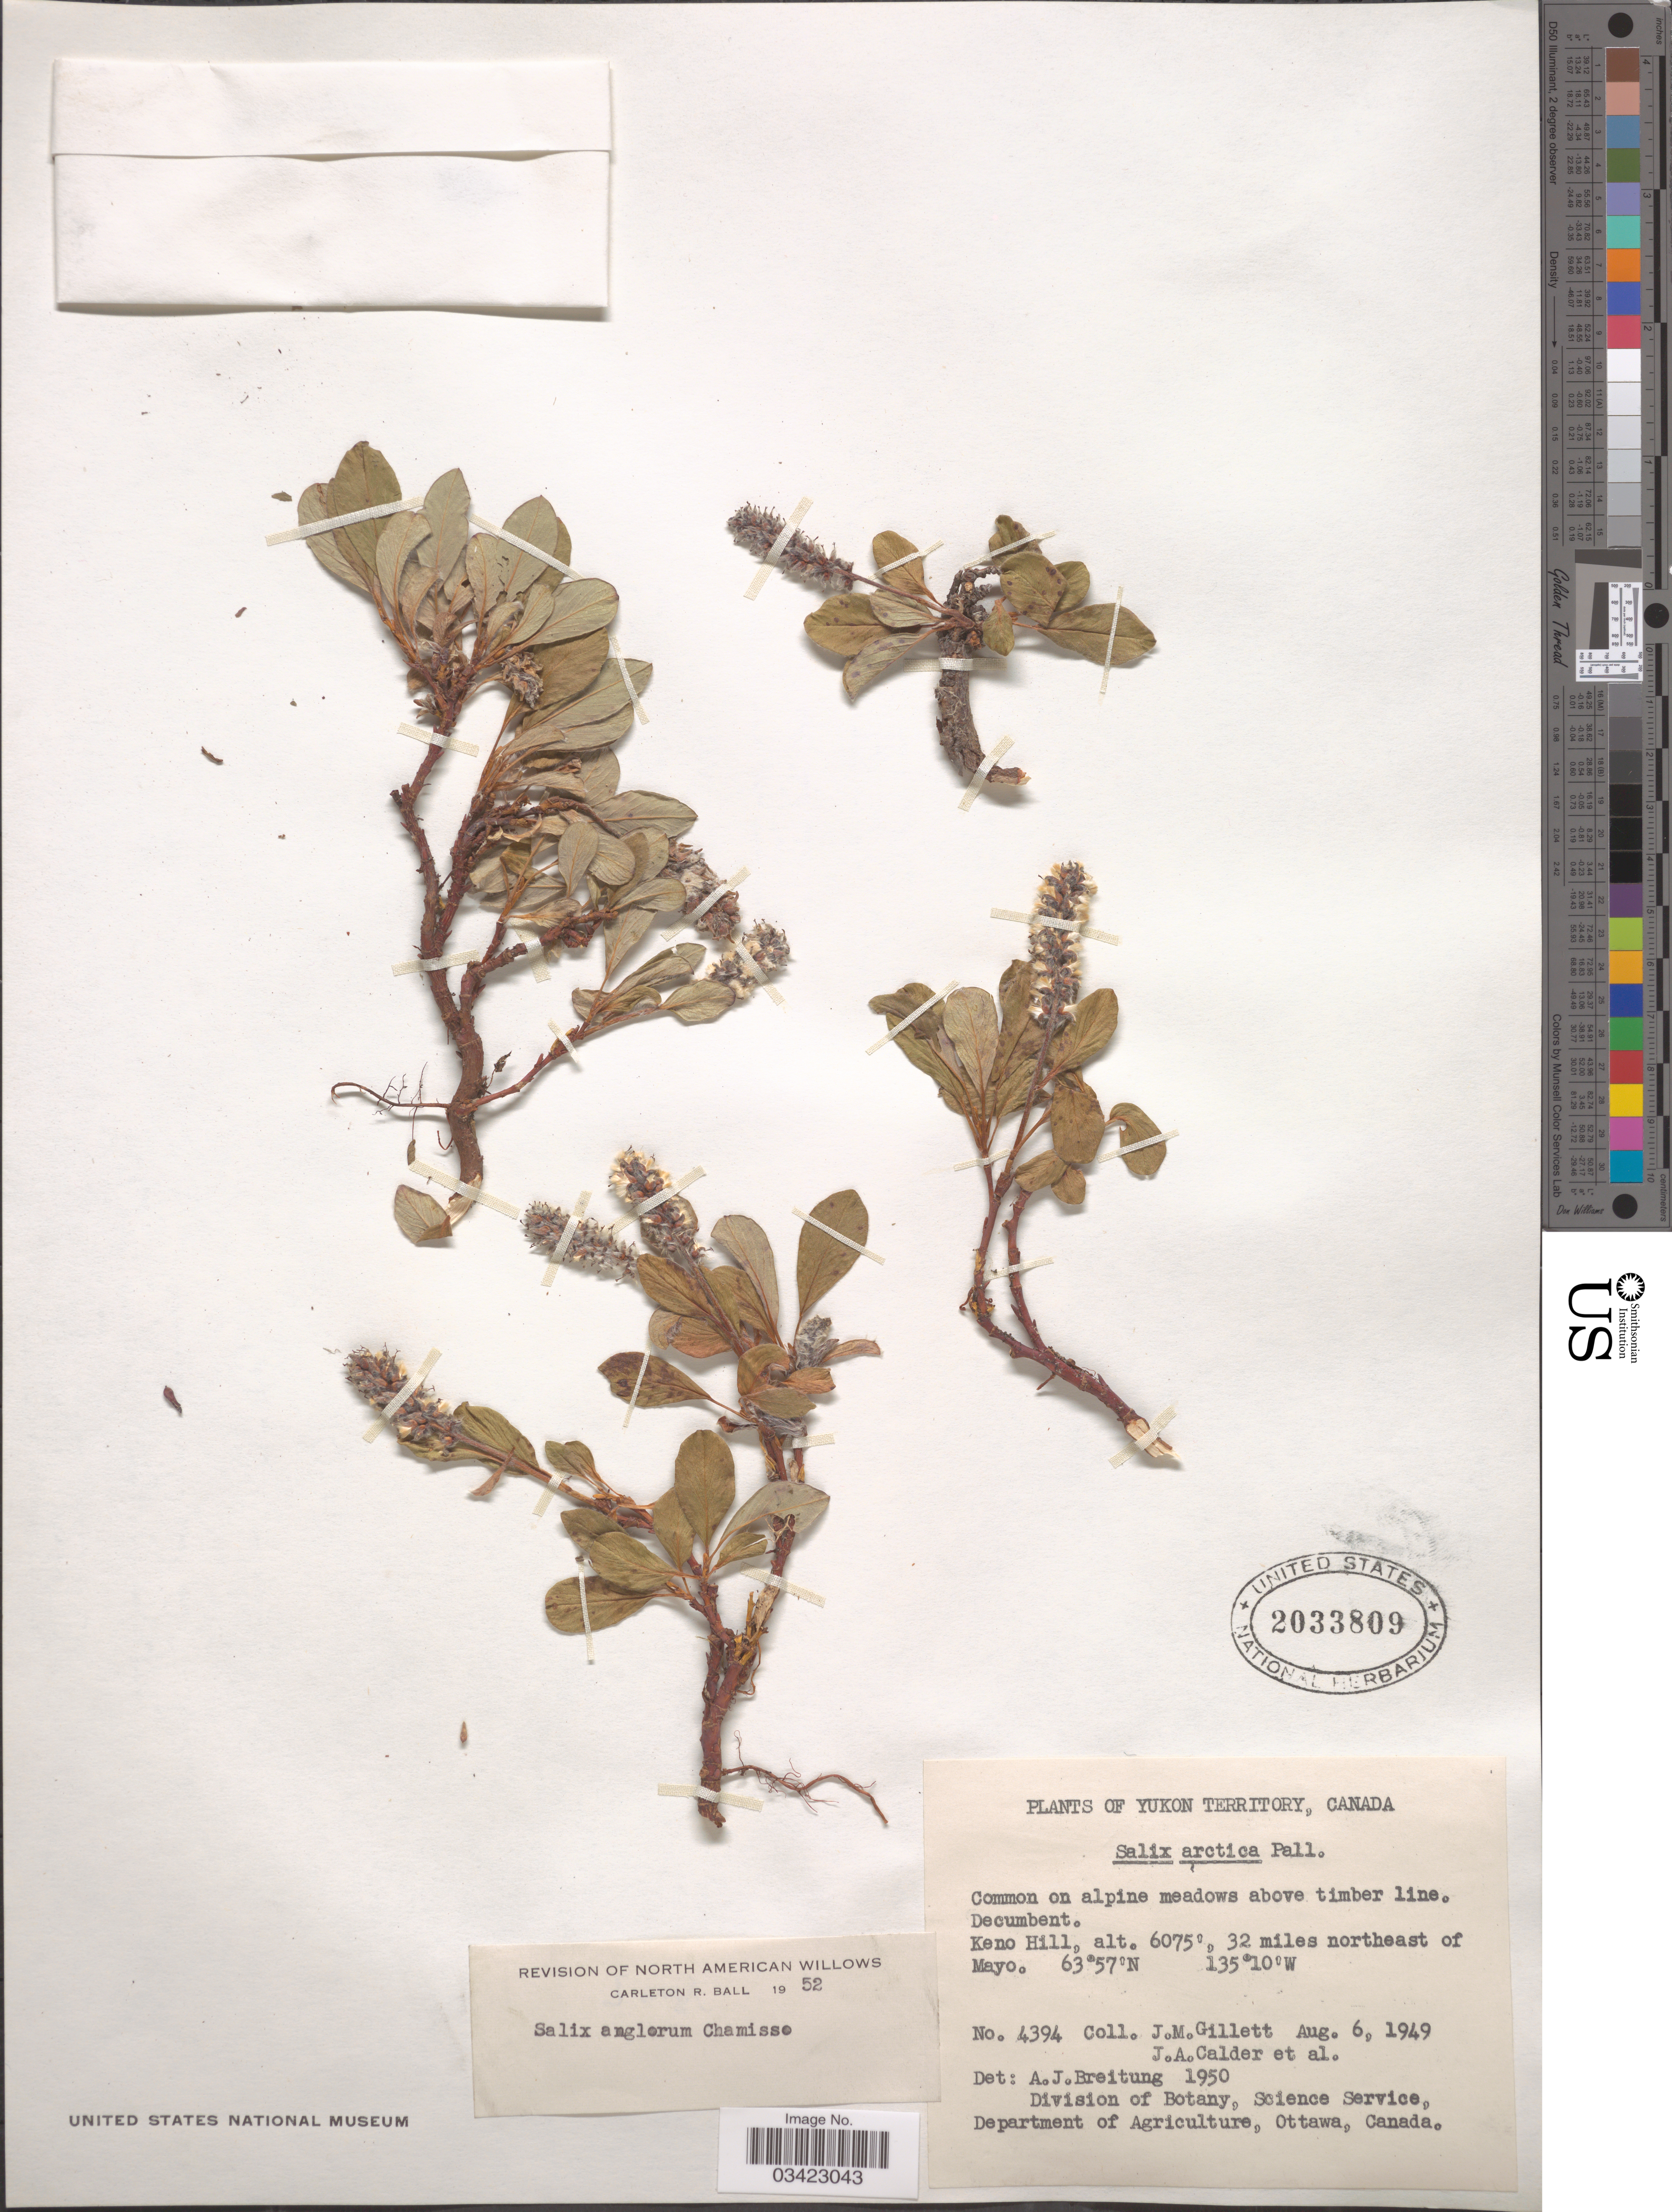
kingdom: Plantae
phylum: Tracheophyta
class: Magnoliopsida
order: Malpighiales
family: Salicaceae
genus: Salix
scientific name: Salix anglorum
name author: Cham.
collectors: J. M. Gillett, J. A. Calder & et al.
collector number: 4394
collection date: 1949-08-06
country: Canada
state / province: Yukon Territory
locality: Keno Hill, 32 miles northeast of Mayo.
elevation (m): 1852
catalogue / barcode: US 2033809